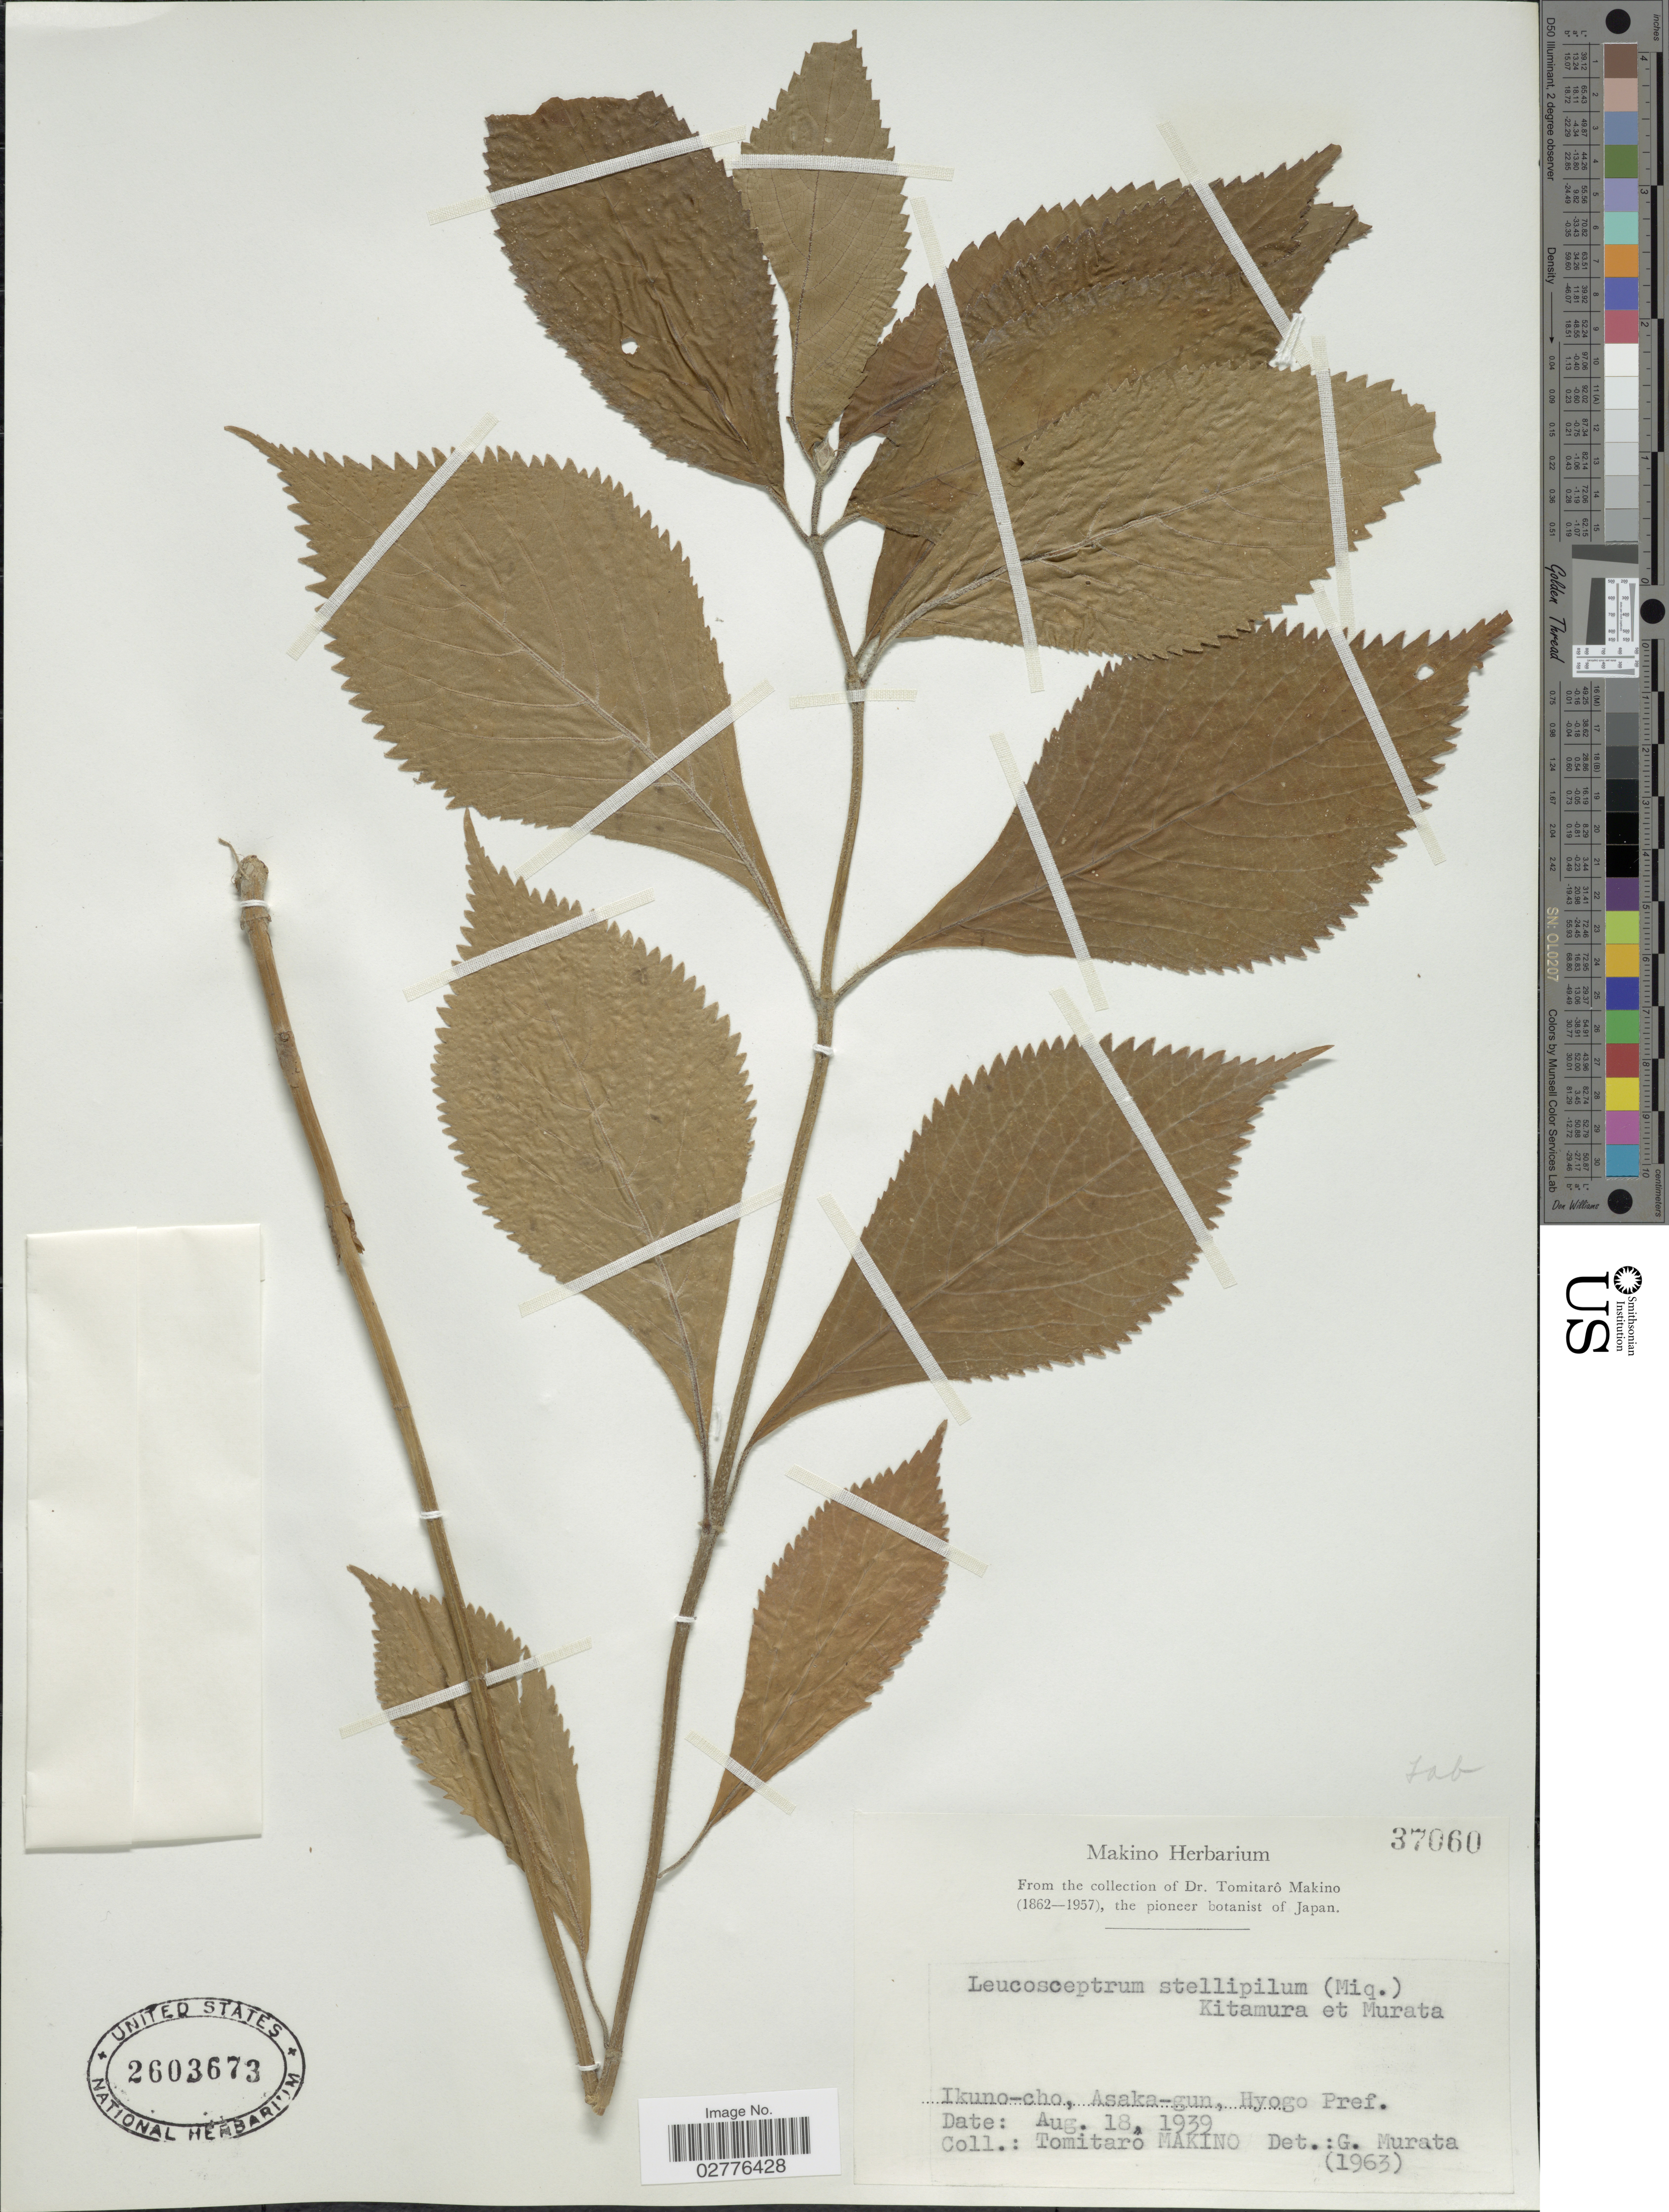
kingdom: Plantae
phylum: Tracheophyta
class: Magnoliopsida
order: Lamiales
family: Lamiaceae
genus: Leucosceptrum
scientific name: Leucosceptrum stellipilum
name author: (Miq.) Kitam. & Murata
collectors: T. Makino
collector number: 37060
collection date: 1939-08-18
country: Japan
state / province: Hyogo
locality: Ikuno-cho, Asaka-gun, Hyogo Pref.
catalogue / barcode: US 2603673